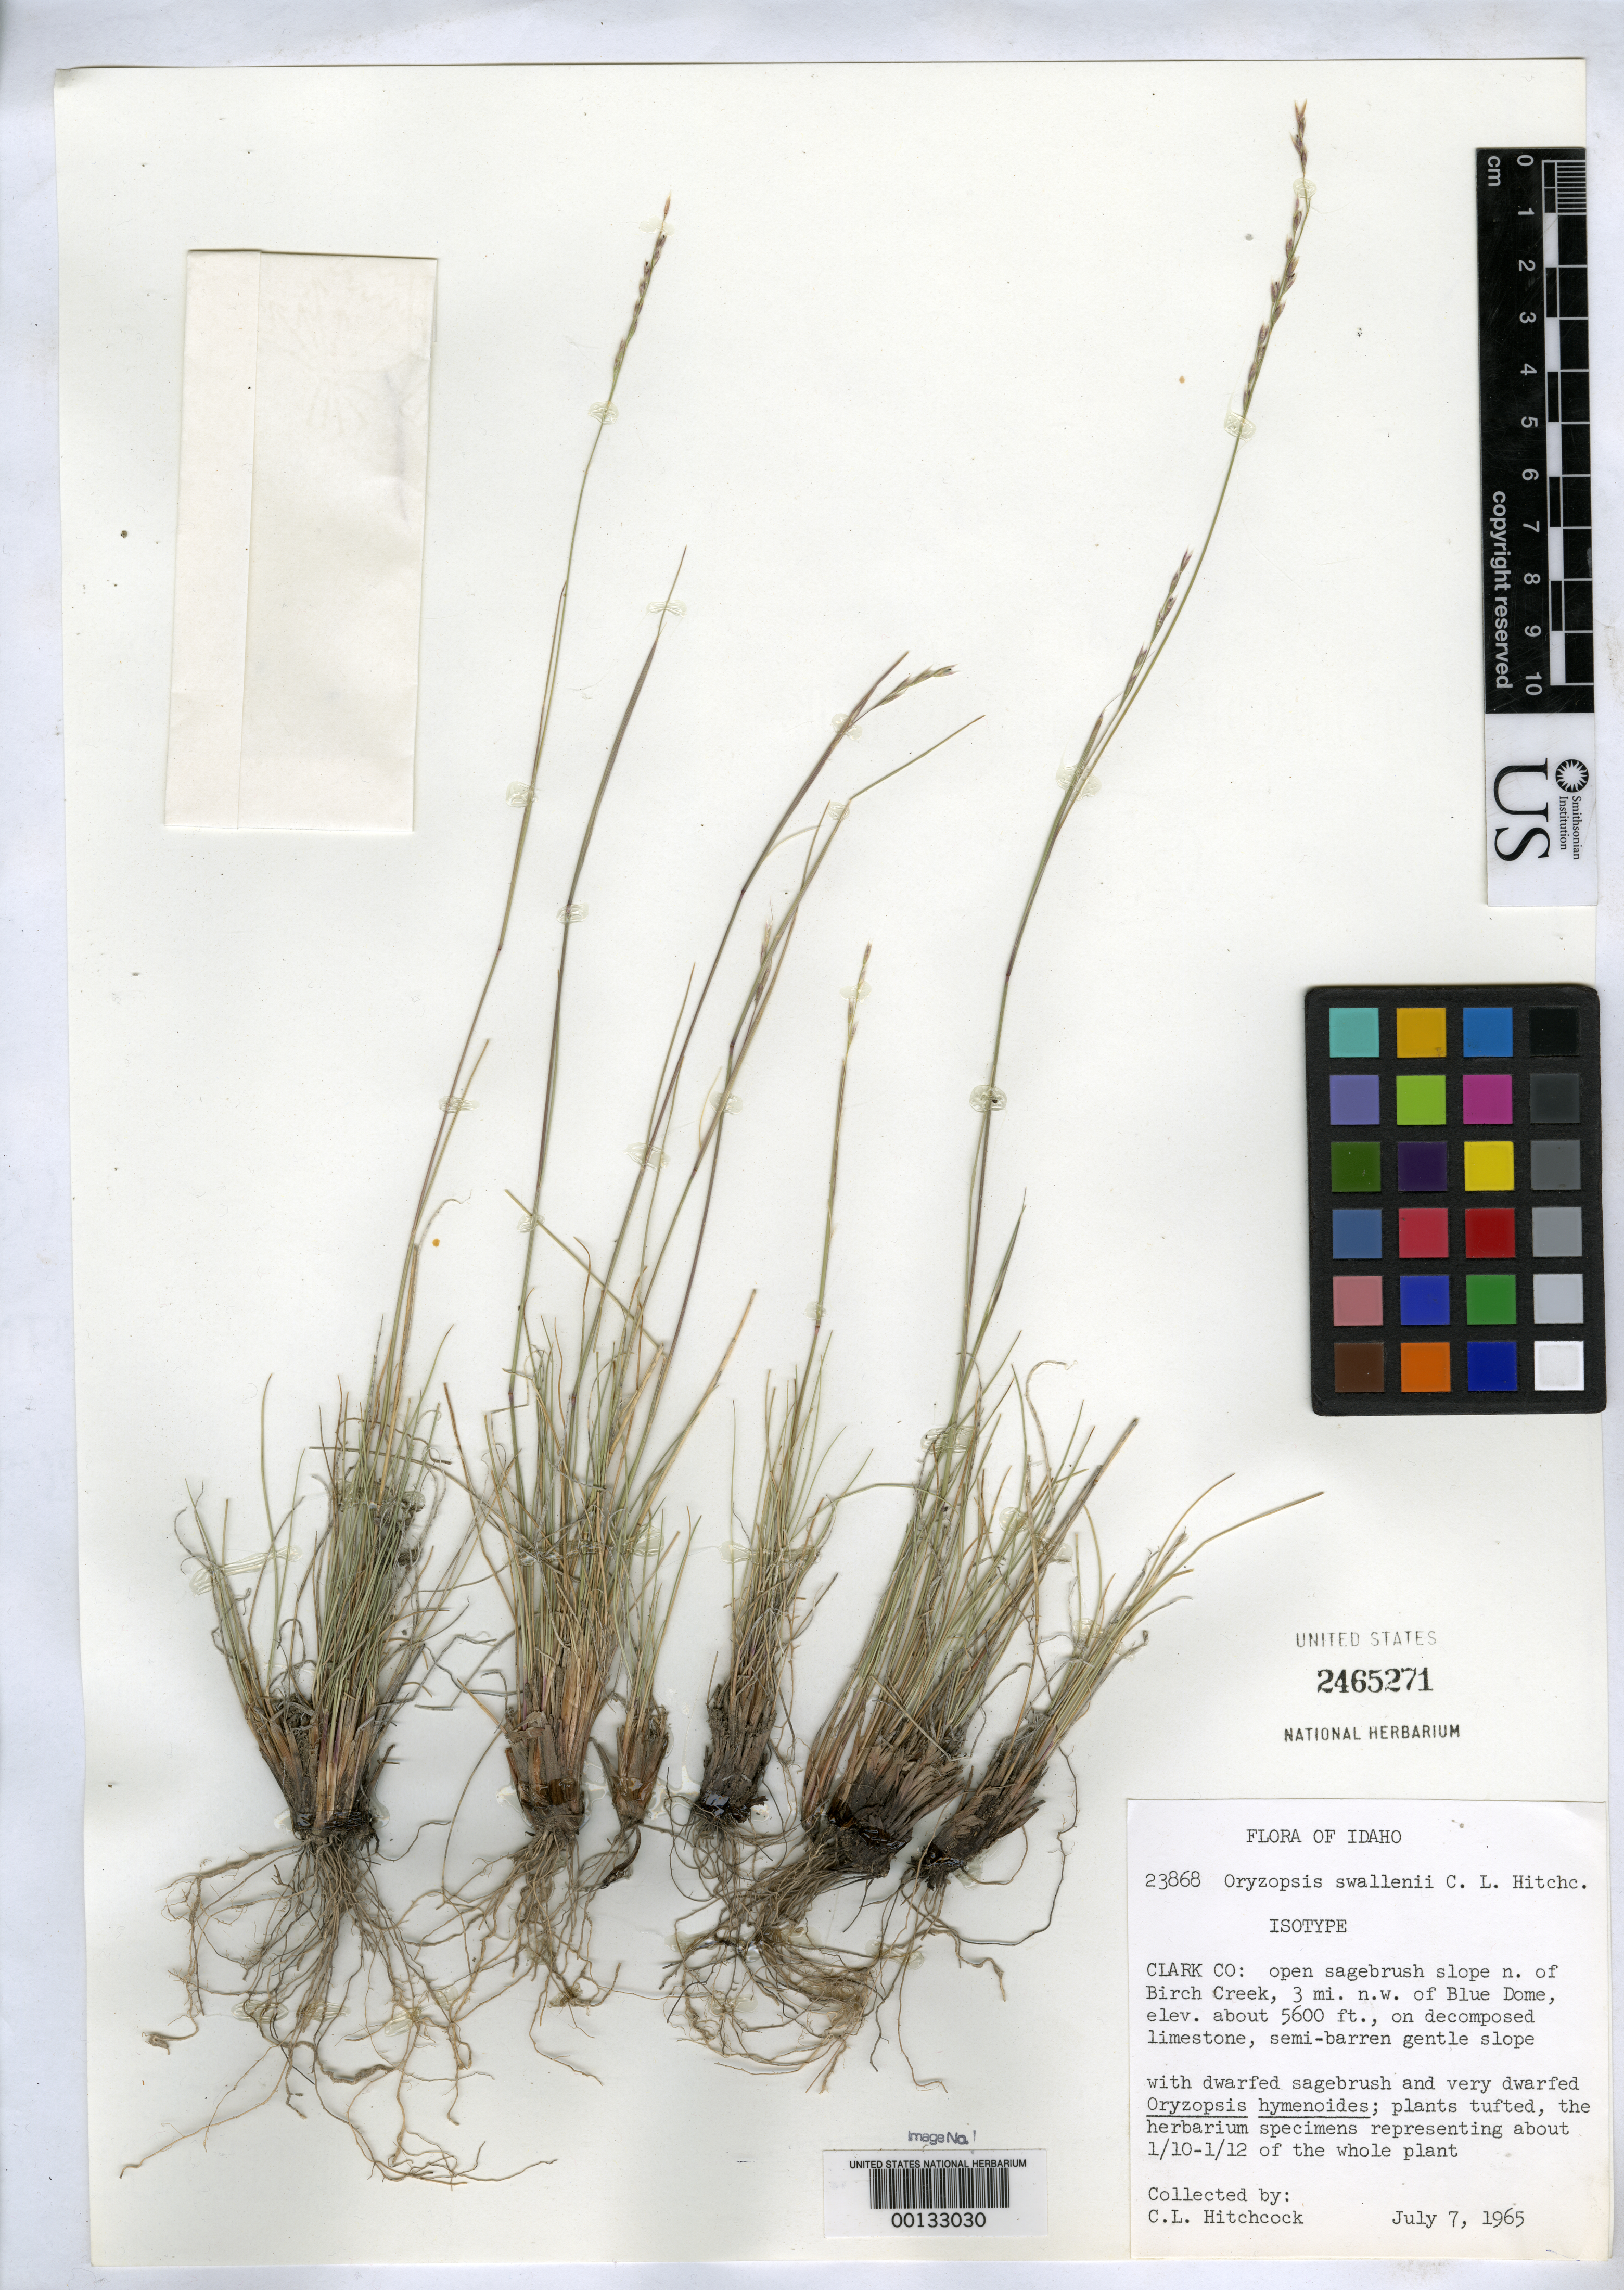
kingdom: Plantae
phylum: Tracheophyta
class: Liliopsida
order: Poales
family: Poaceae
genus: Oryzopsis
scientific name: Oryzopsis swallenii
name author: C.L. Hitchc. & Spellenb.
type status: Isotype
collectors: A. S. Hitchcock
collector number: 23868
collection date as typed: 07 Jul 1965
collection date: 1965-07-07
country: United States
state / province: Idaho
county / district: Clark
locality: N of Birch Creek, 3 mi NW of Blue Dome; alt. 5600 ft (approx.).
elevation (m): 1707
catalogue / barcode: US 2465271